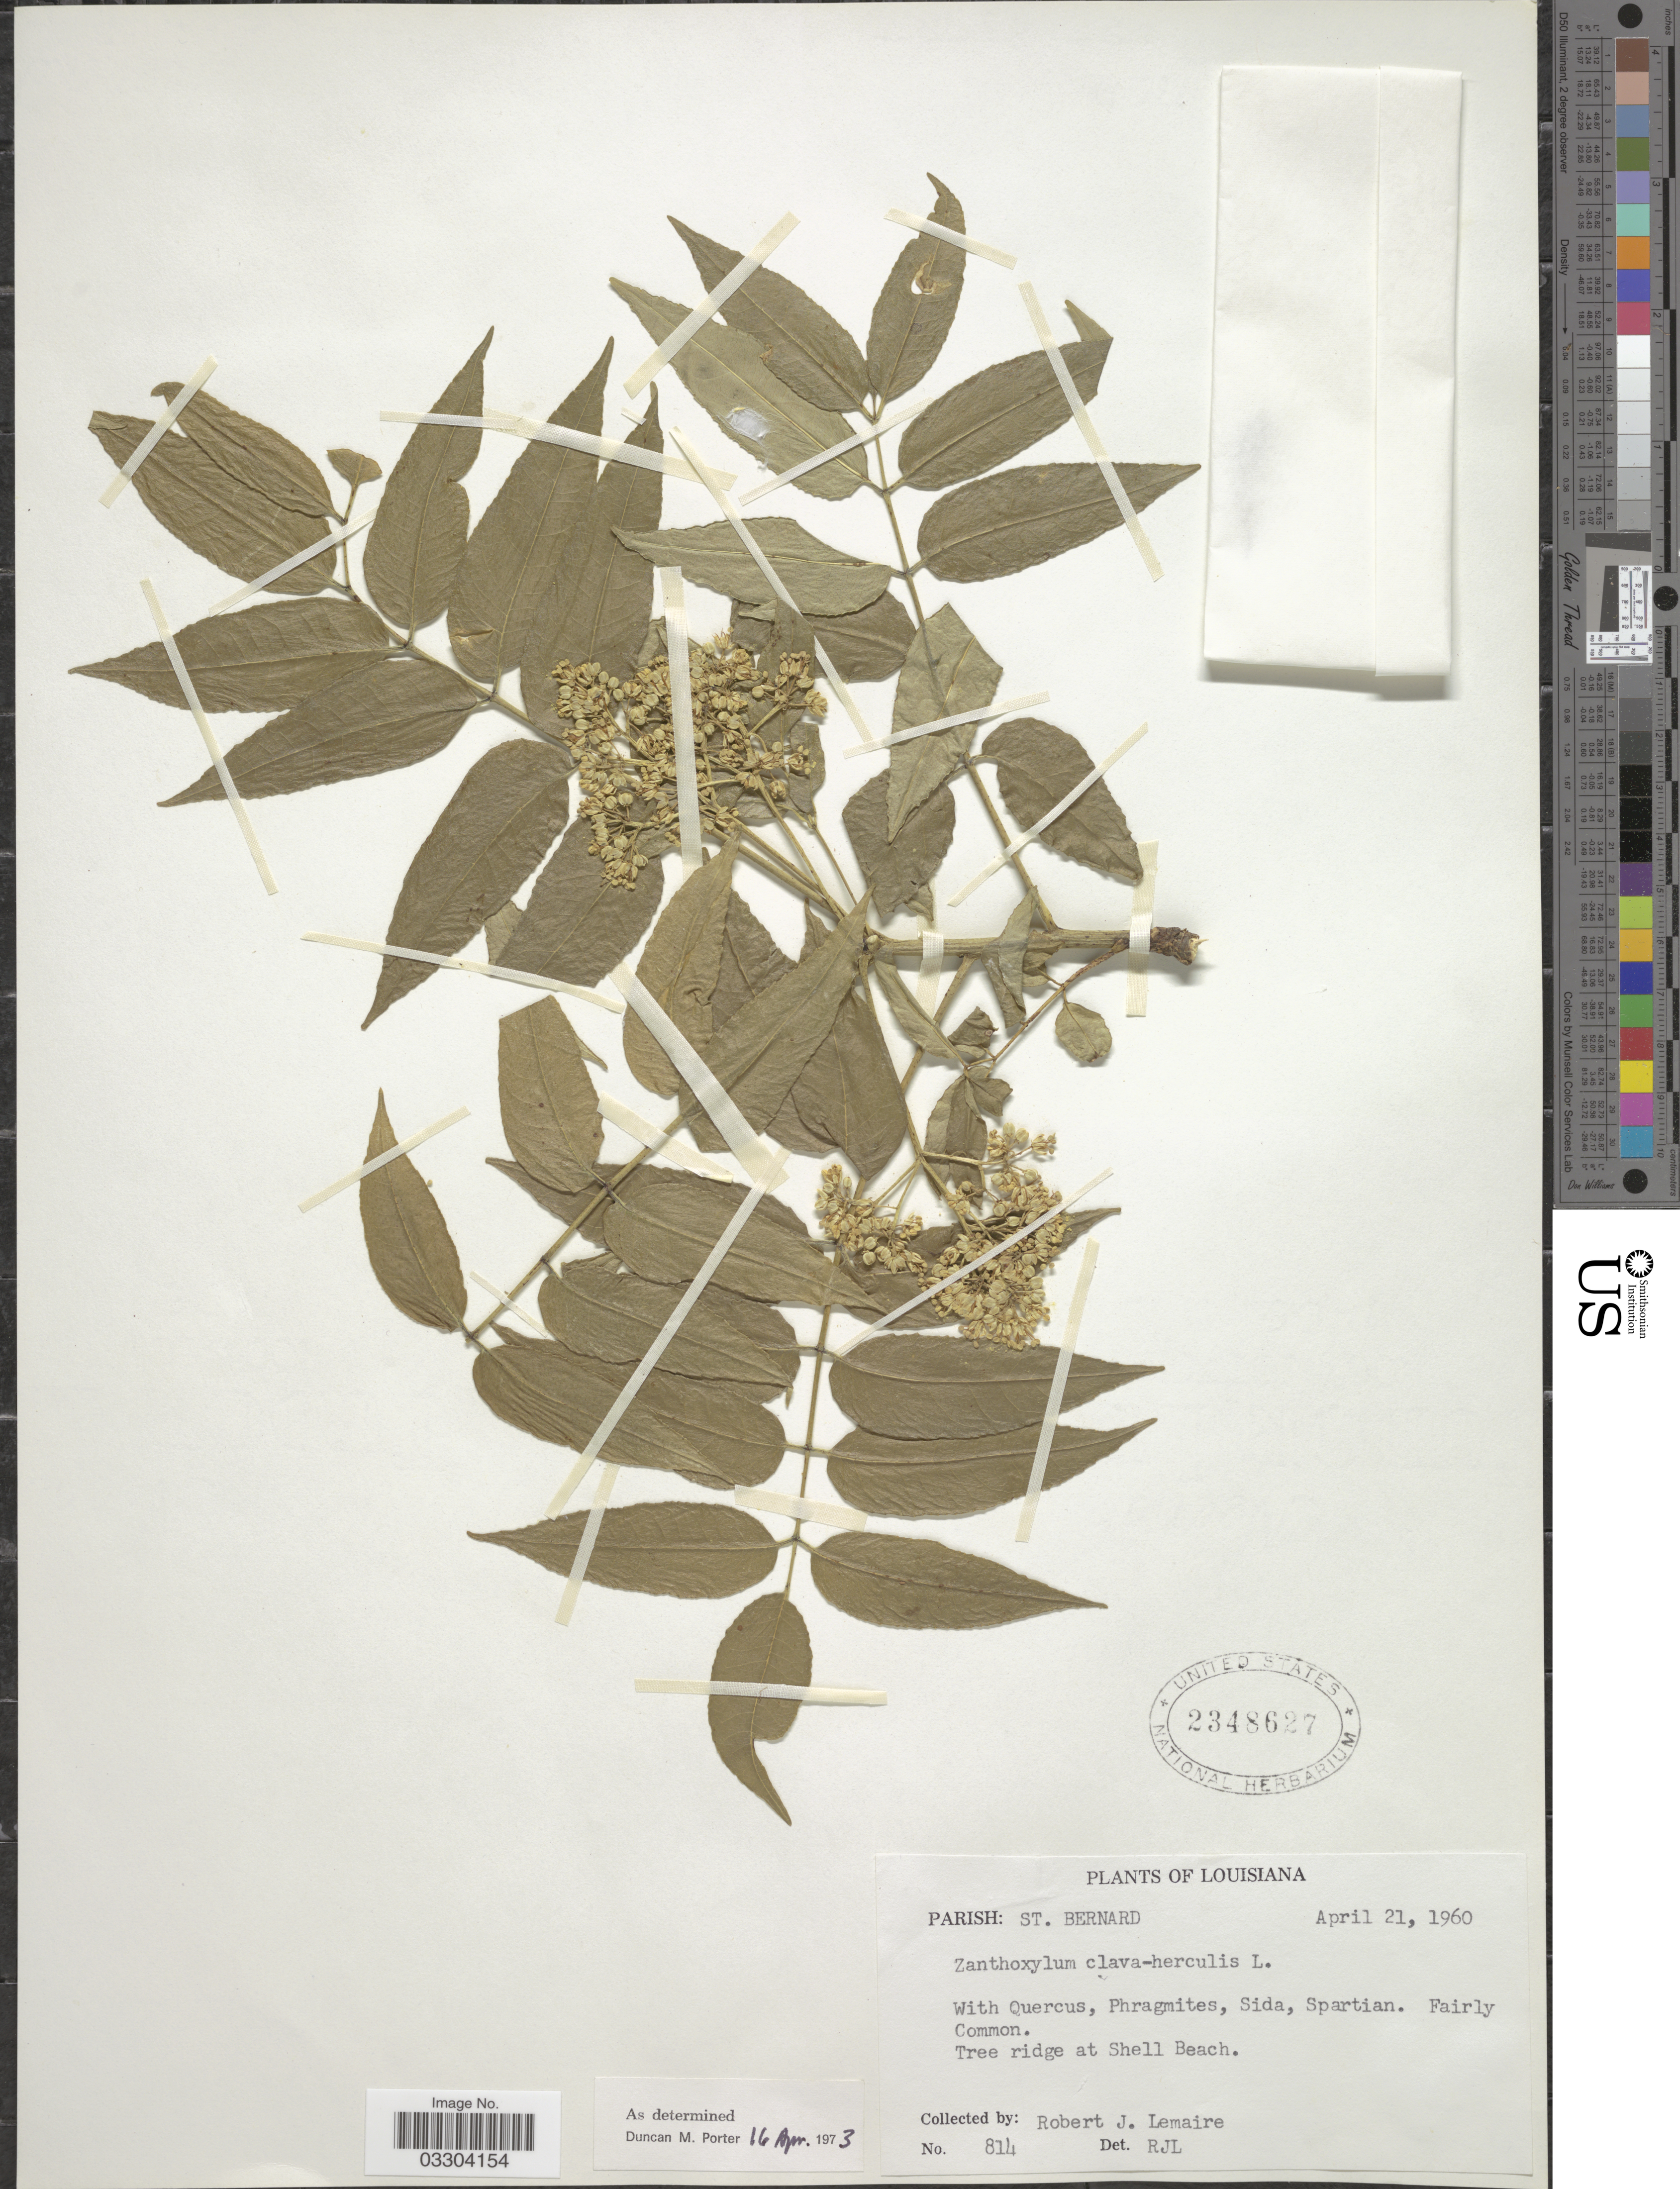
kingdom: Plantae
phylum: Tracheophyta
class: Magnoliopsida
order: Sapindales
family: Rutaceae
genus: Zanthoxylum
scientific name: Zanthoxylum clava-herculis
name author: L.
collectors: R. J. Lemaire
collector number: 814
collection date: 1960-04-21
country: United States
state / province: Louisiana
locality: Parish: St. Bernard, Tree ridge at Shell Beach.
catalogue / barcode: US 2348627